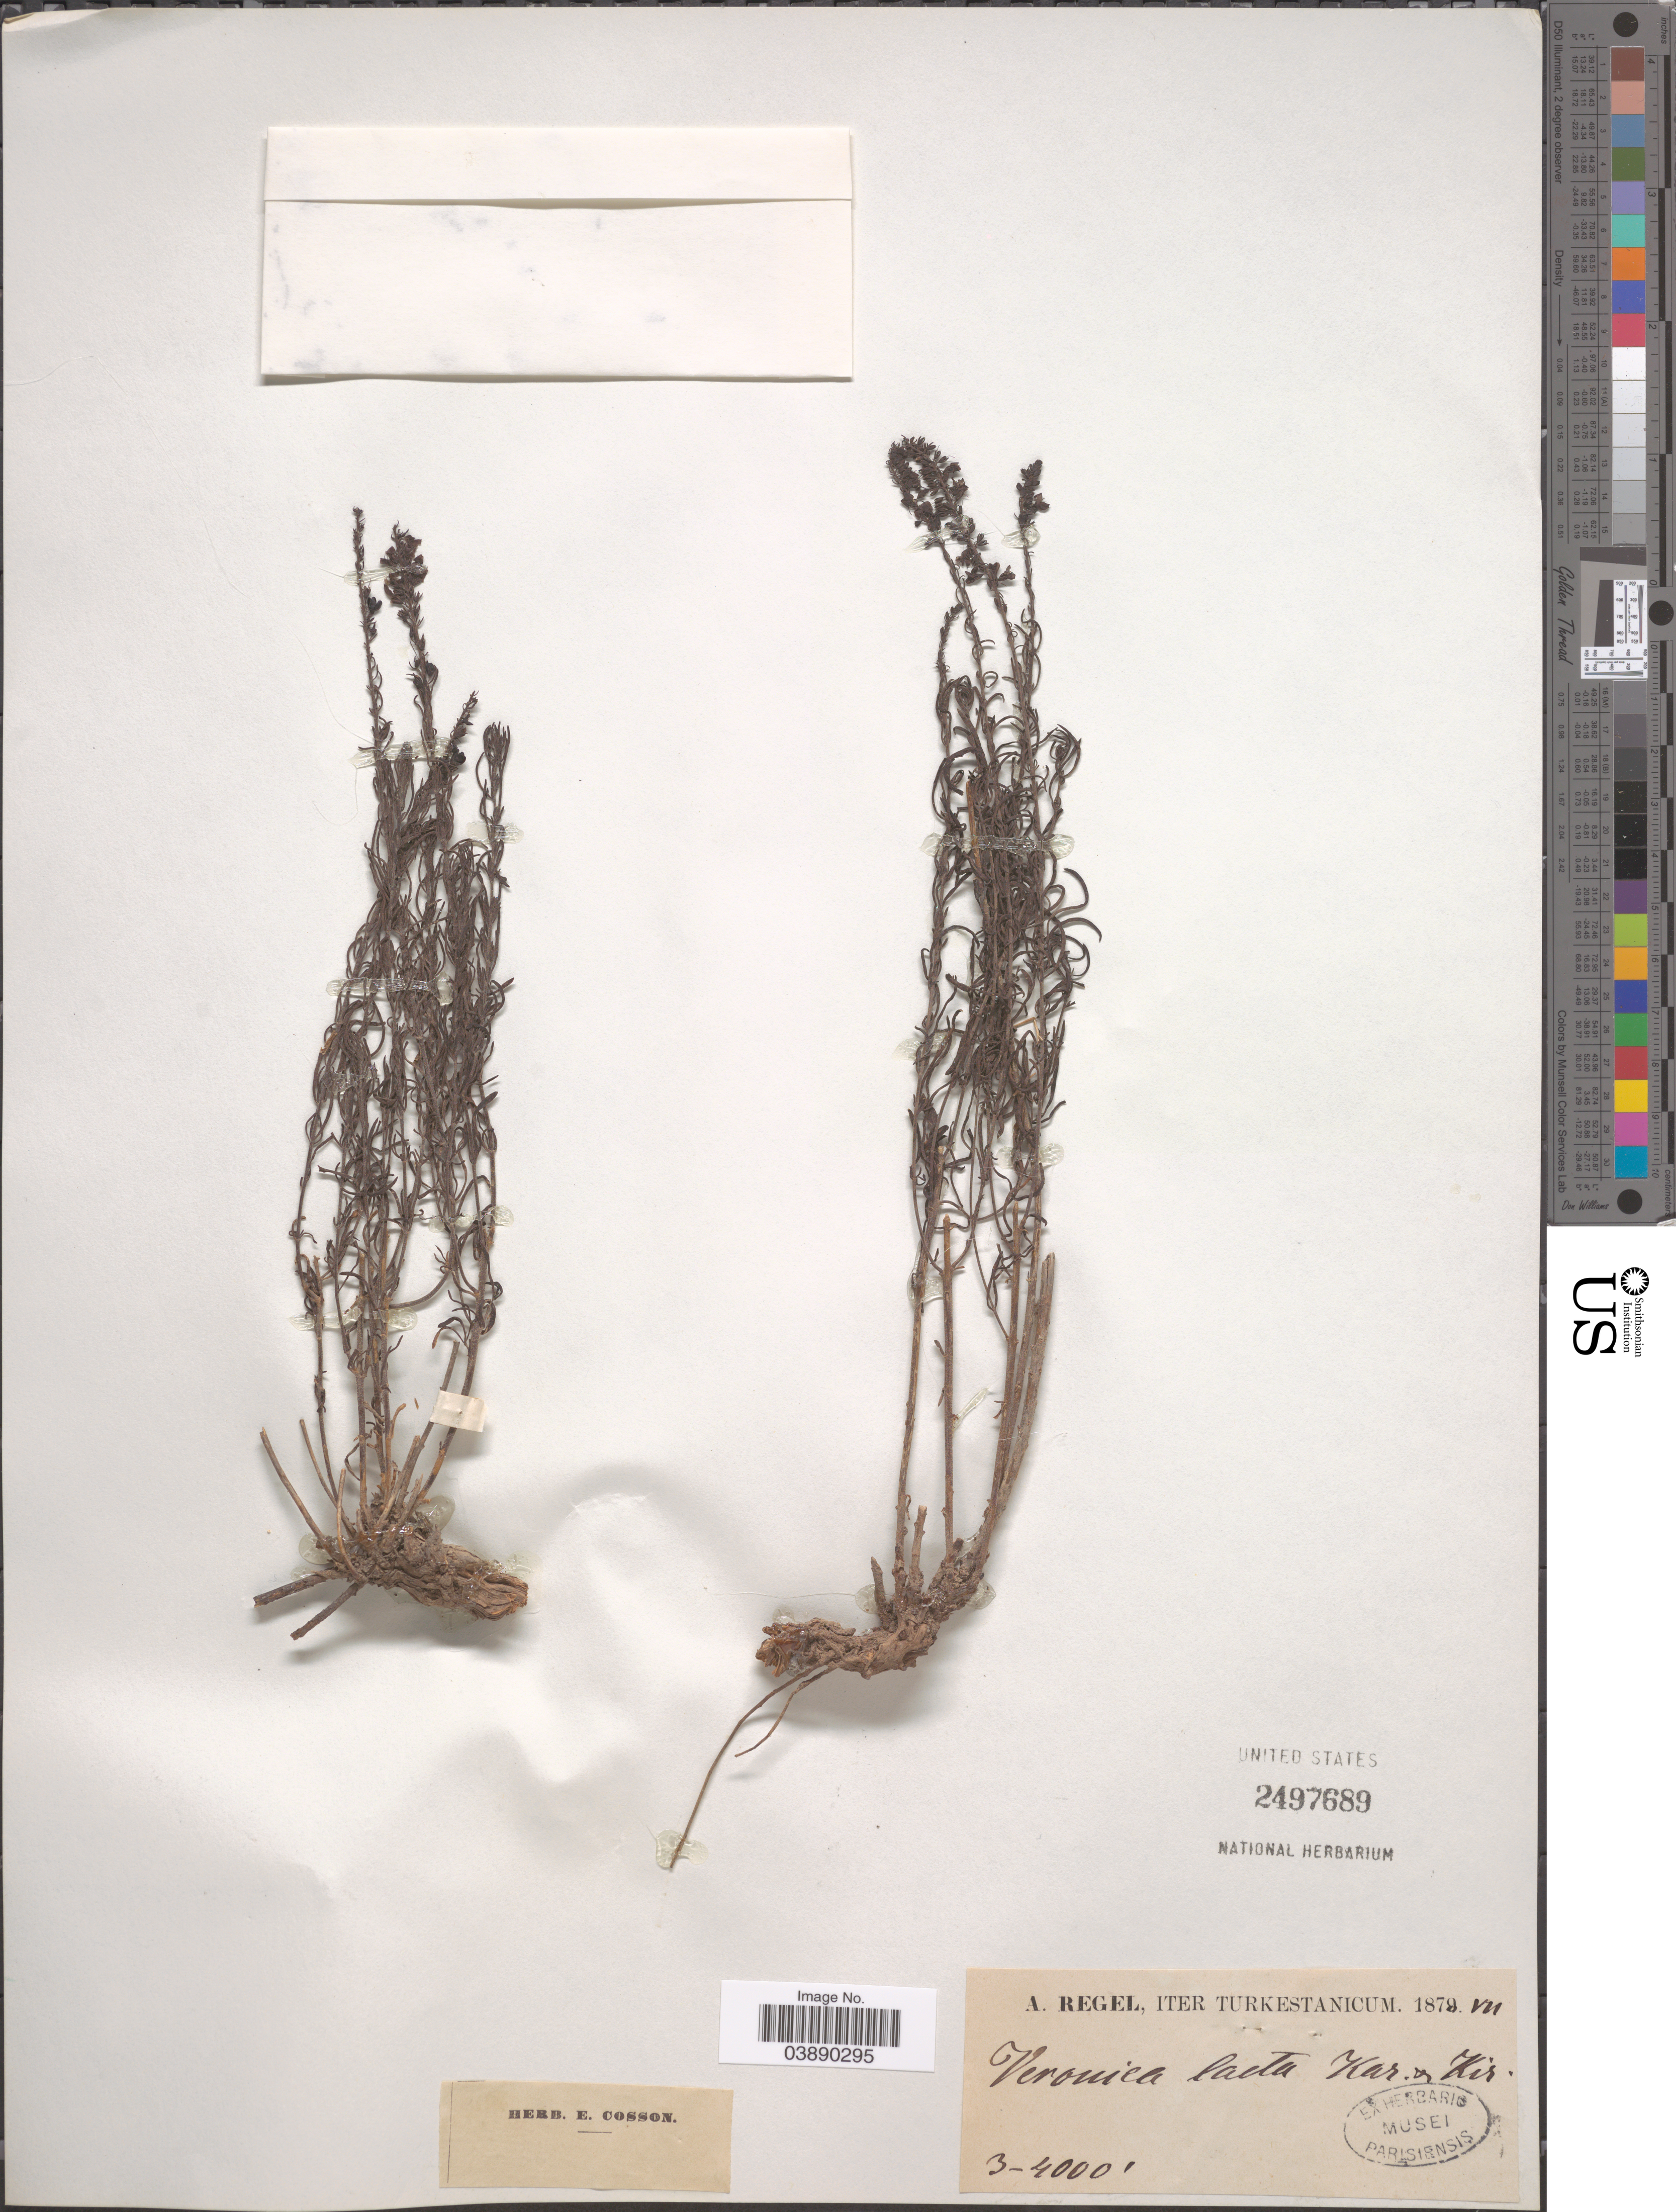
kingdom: Plantae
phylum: Tracheophyta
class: Magnoliopsida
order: Lamiales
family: Plantaginaceae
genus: Veronica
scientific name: Veronica pinnata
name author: L.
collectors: A. Regel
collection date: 1878-07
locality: Iter Turkestanicum.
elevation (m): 914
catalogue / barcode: US 2497689